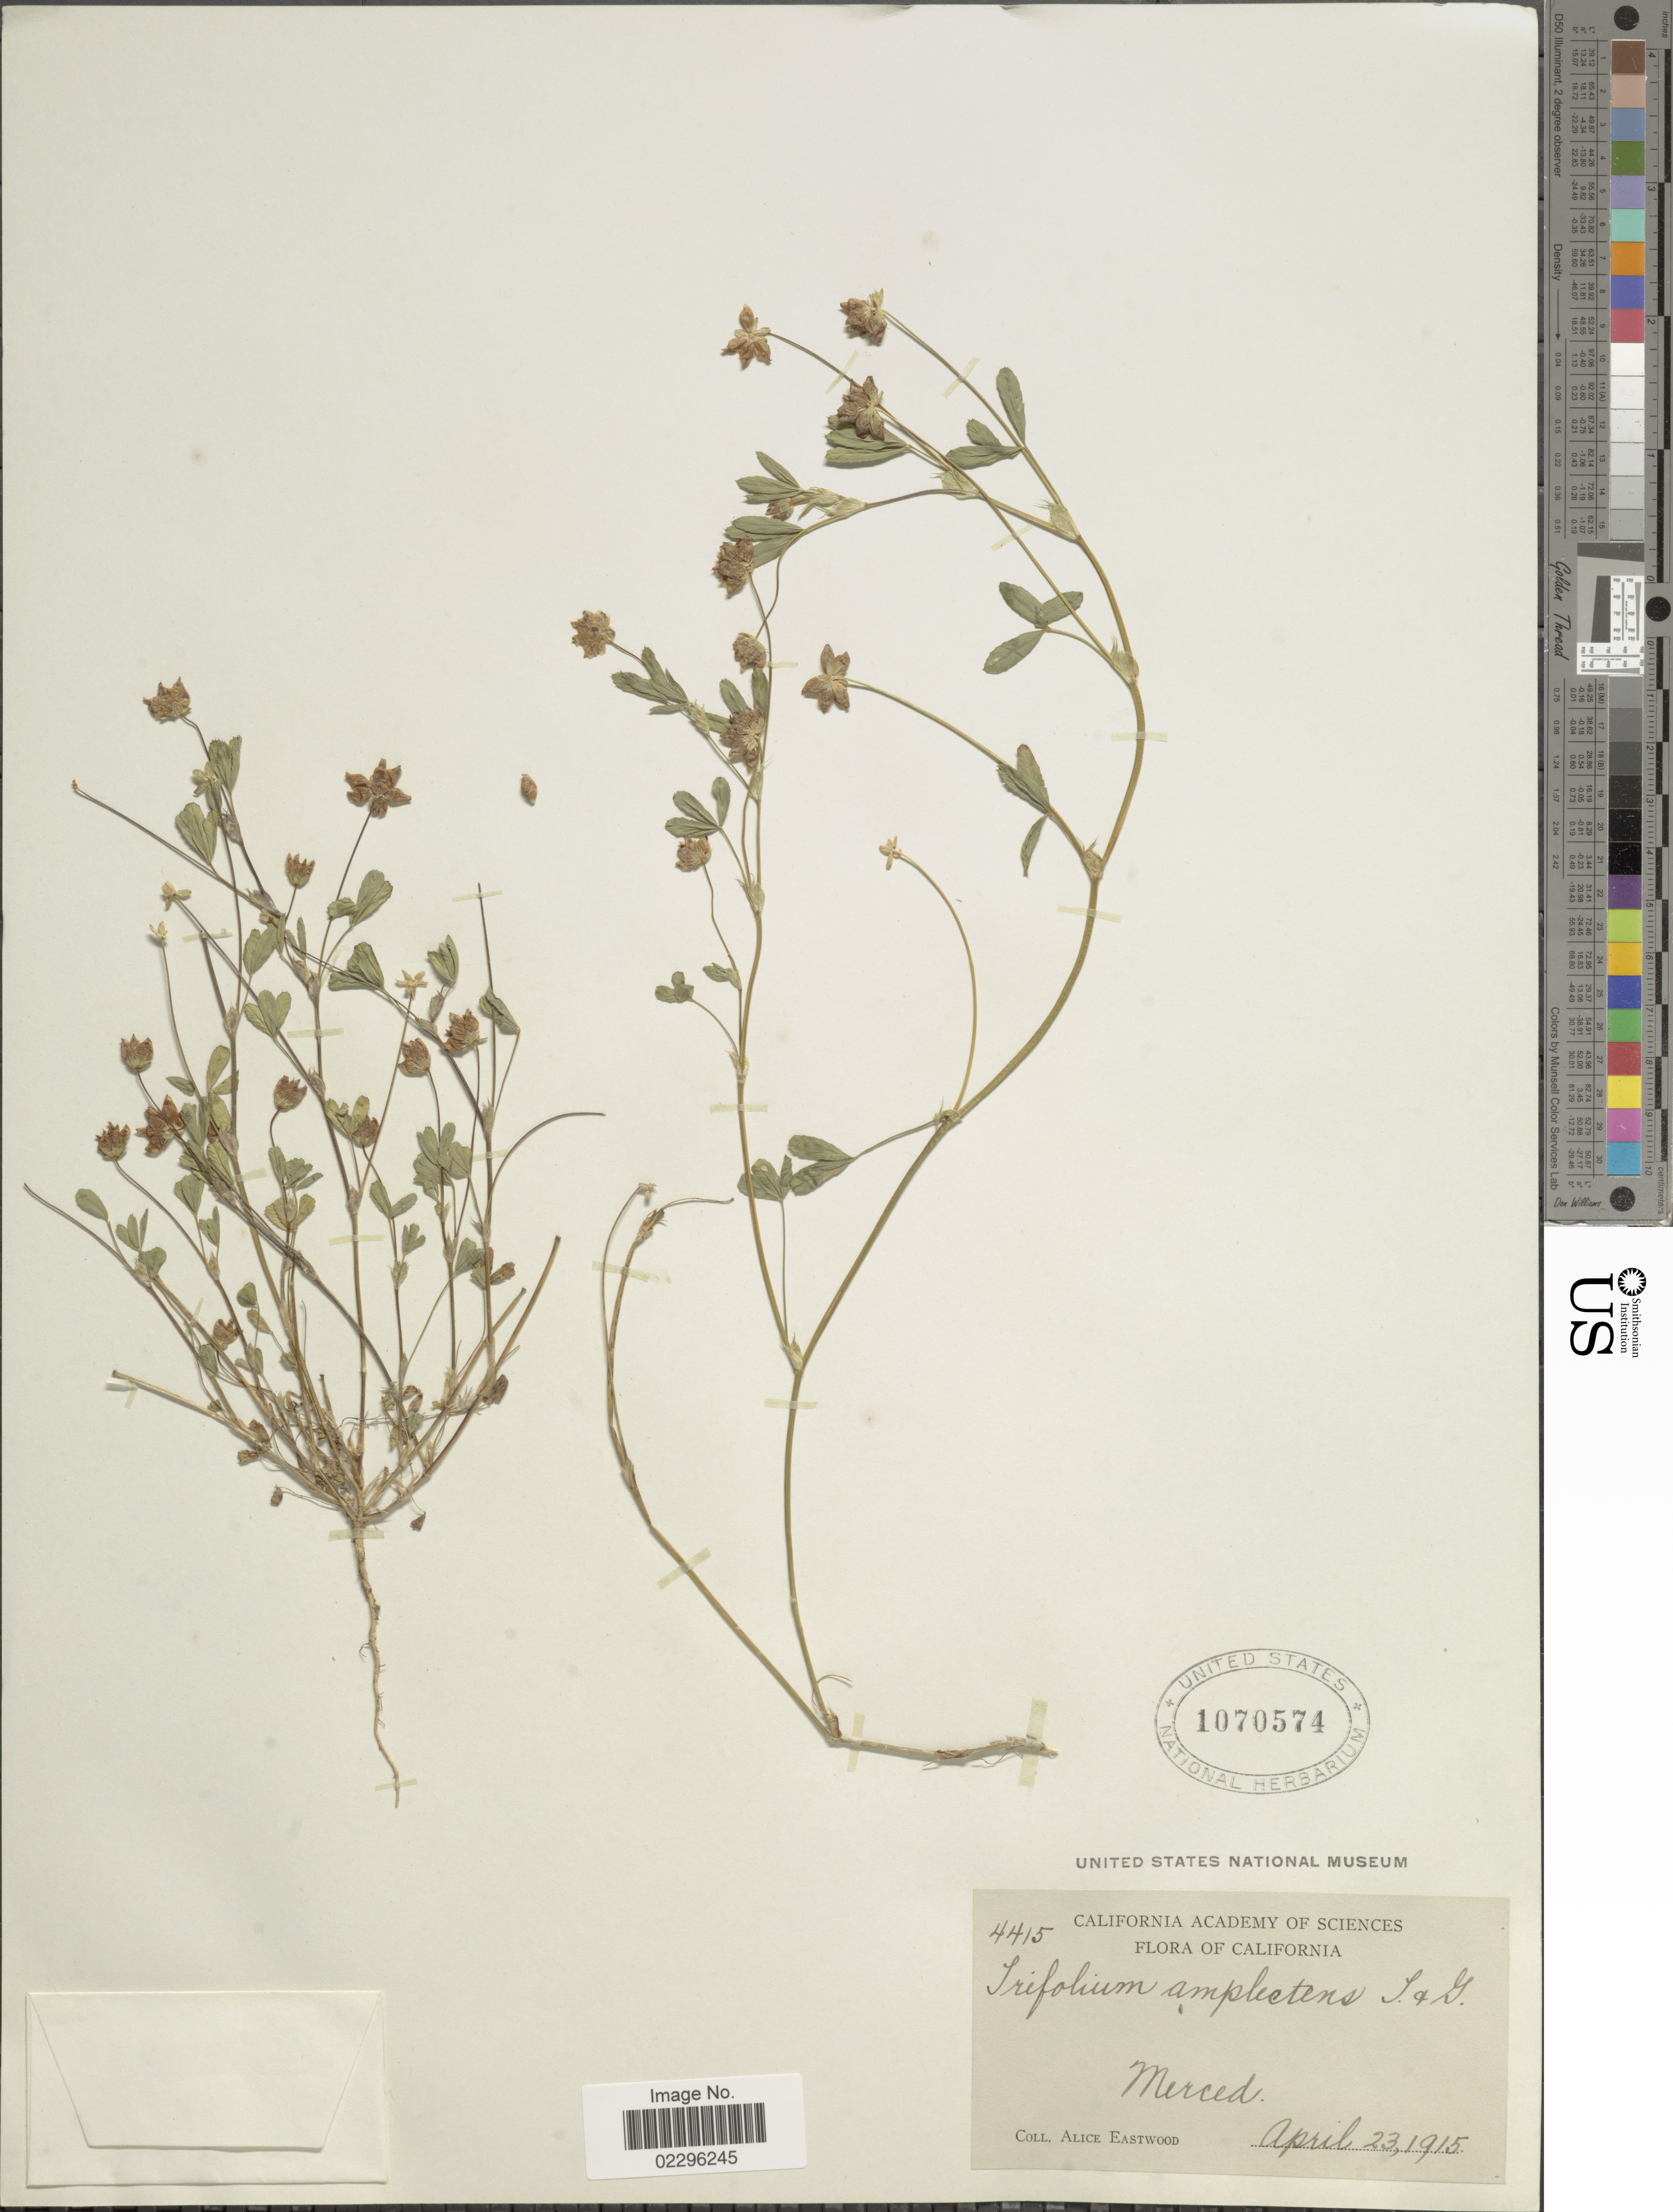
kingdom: Plantae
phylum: Tracheophyta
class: Magnoliopsida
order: Fabales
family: Fabaceae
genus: Trifolium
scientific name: Trifolium depauperatum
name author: Desv.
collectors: A. Eastwood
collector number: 4415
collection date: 1915-04-23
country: United States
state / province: California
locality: Merced.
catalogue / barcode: US 1070574